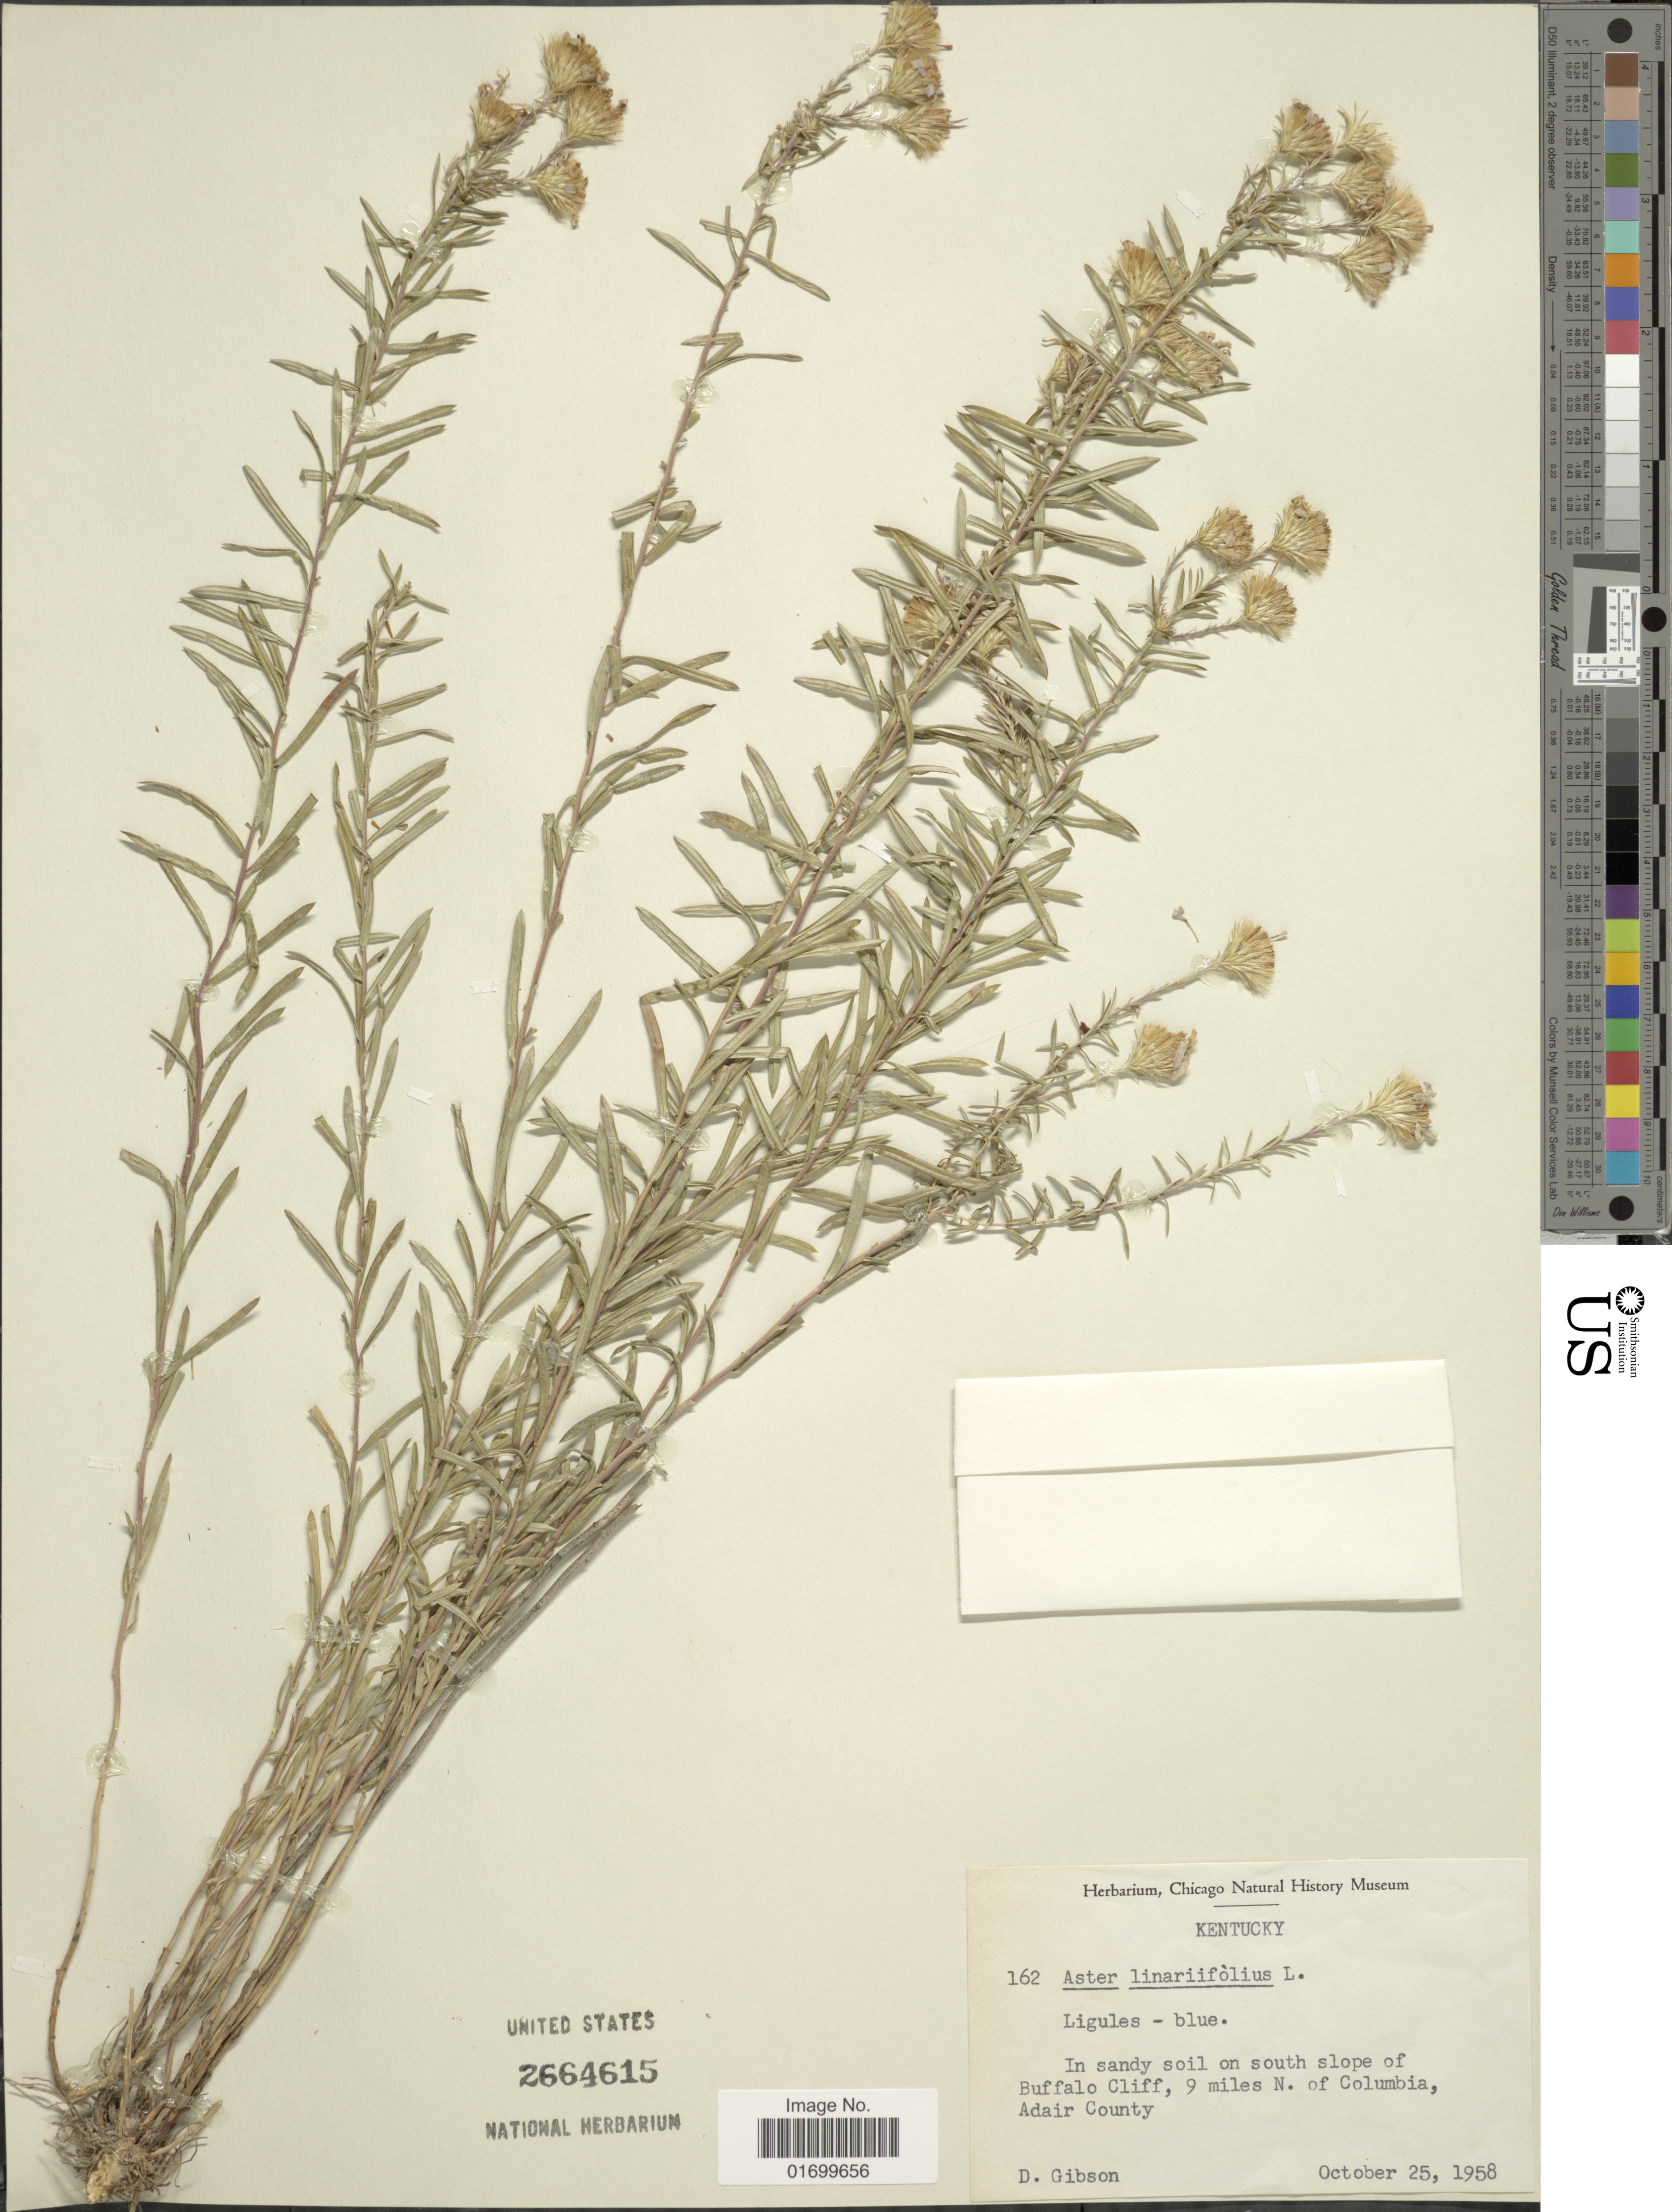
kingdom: Plantae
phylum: Tracheophyta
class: Magnoliopsida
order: Asterales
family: Asteraceae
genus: Ionactis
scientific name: Ionactis linariifolia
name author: (L.) Greene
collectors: D. Gibson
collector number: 162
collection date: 1958-10-25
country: United States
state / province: Kentucky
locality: In sandy soil on south of Buffalo Cliff, 9 miles N. of Columbia, Adair County.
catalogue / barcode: US 2664615